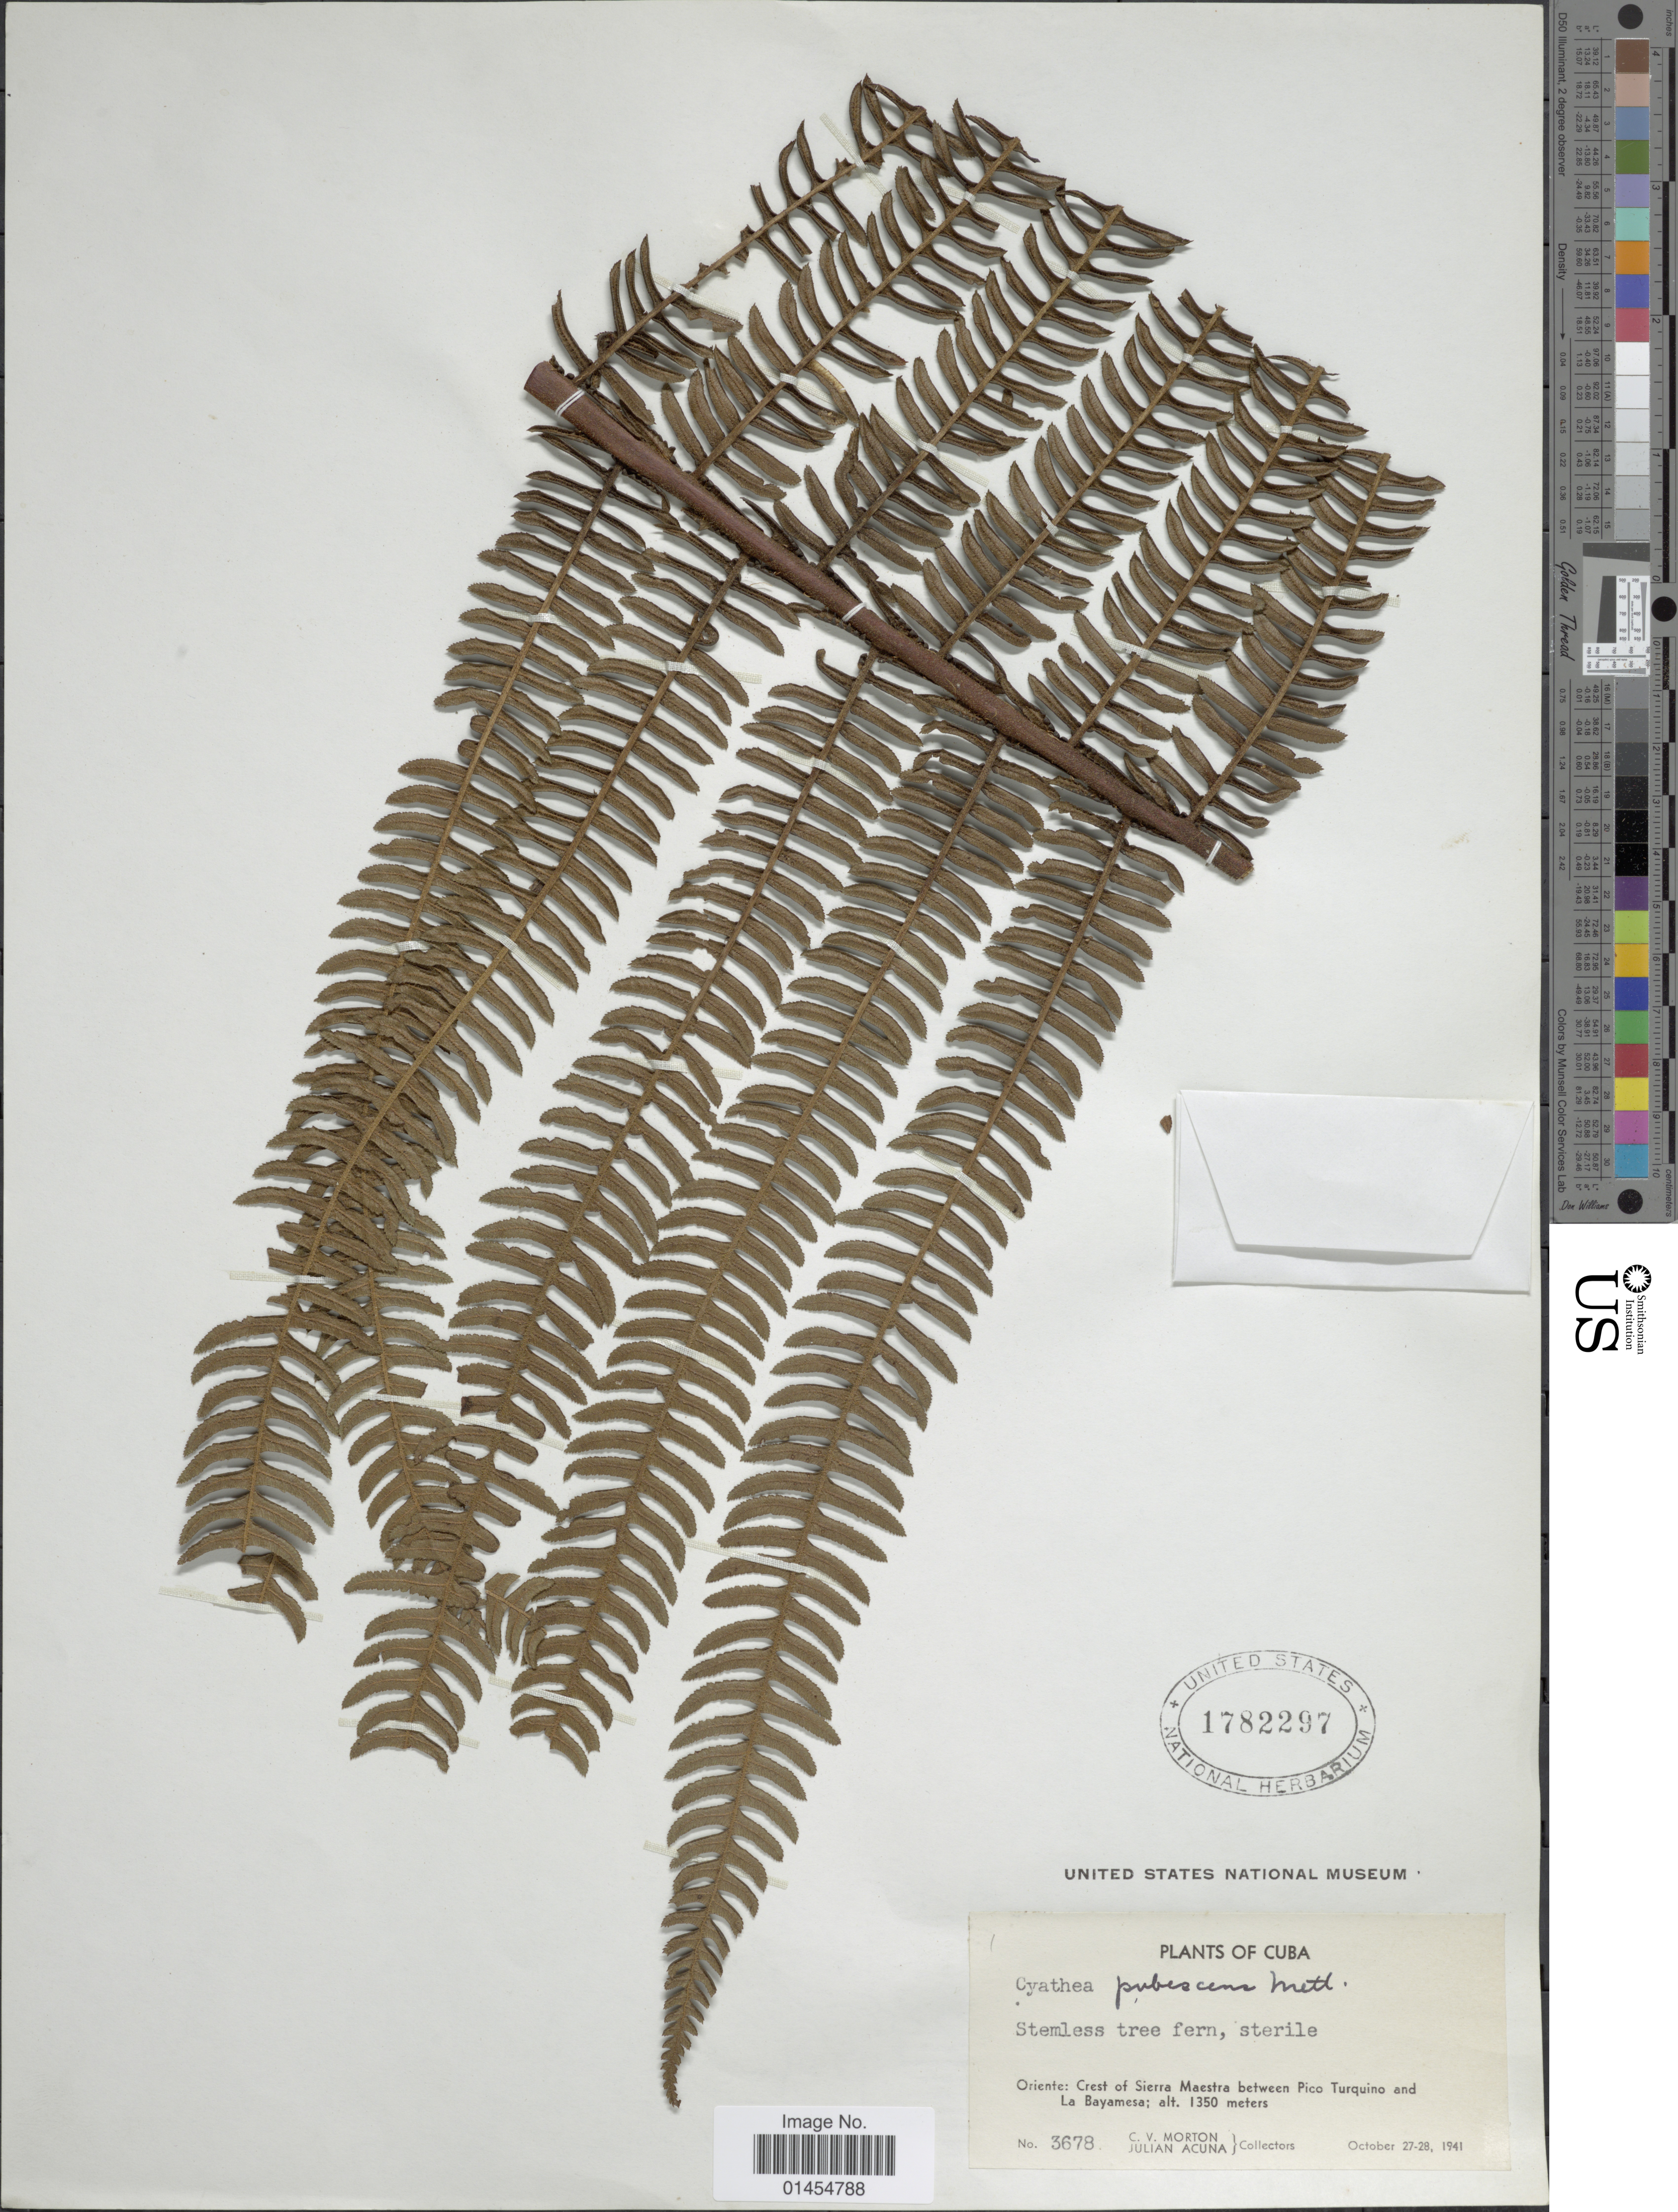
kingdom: Plantae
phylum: Tracheophyta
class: Polypodiopsida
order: Cyatheales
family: Cyatheaceae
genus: Alsophila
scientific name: Alsophila minor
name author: (D.C. Eaton) R.M. Tryon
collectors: C. V. Morton & J. B. Acuña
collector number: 3678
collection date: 1941-10-27/1941-10-28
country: Cuba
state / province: Oriente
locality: Crest of Sierra Maestra between Pico Turquino and La Bayamesa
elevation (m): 1350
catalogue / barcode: US 1782297